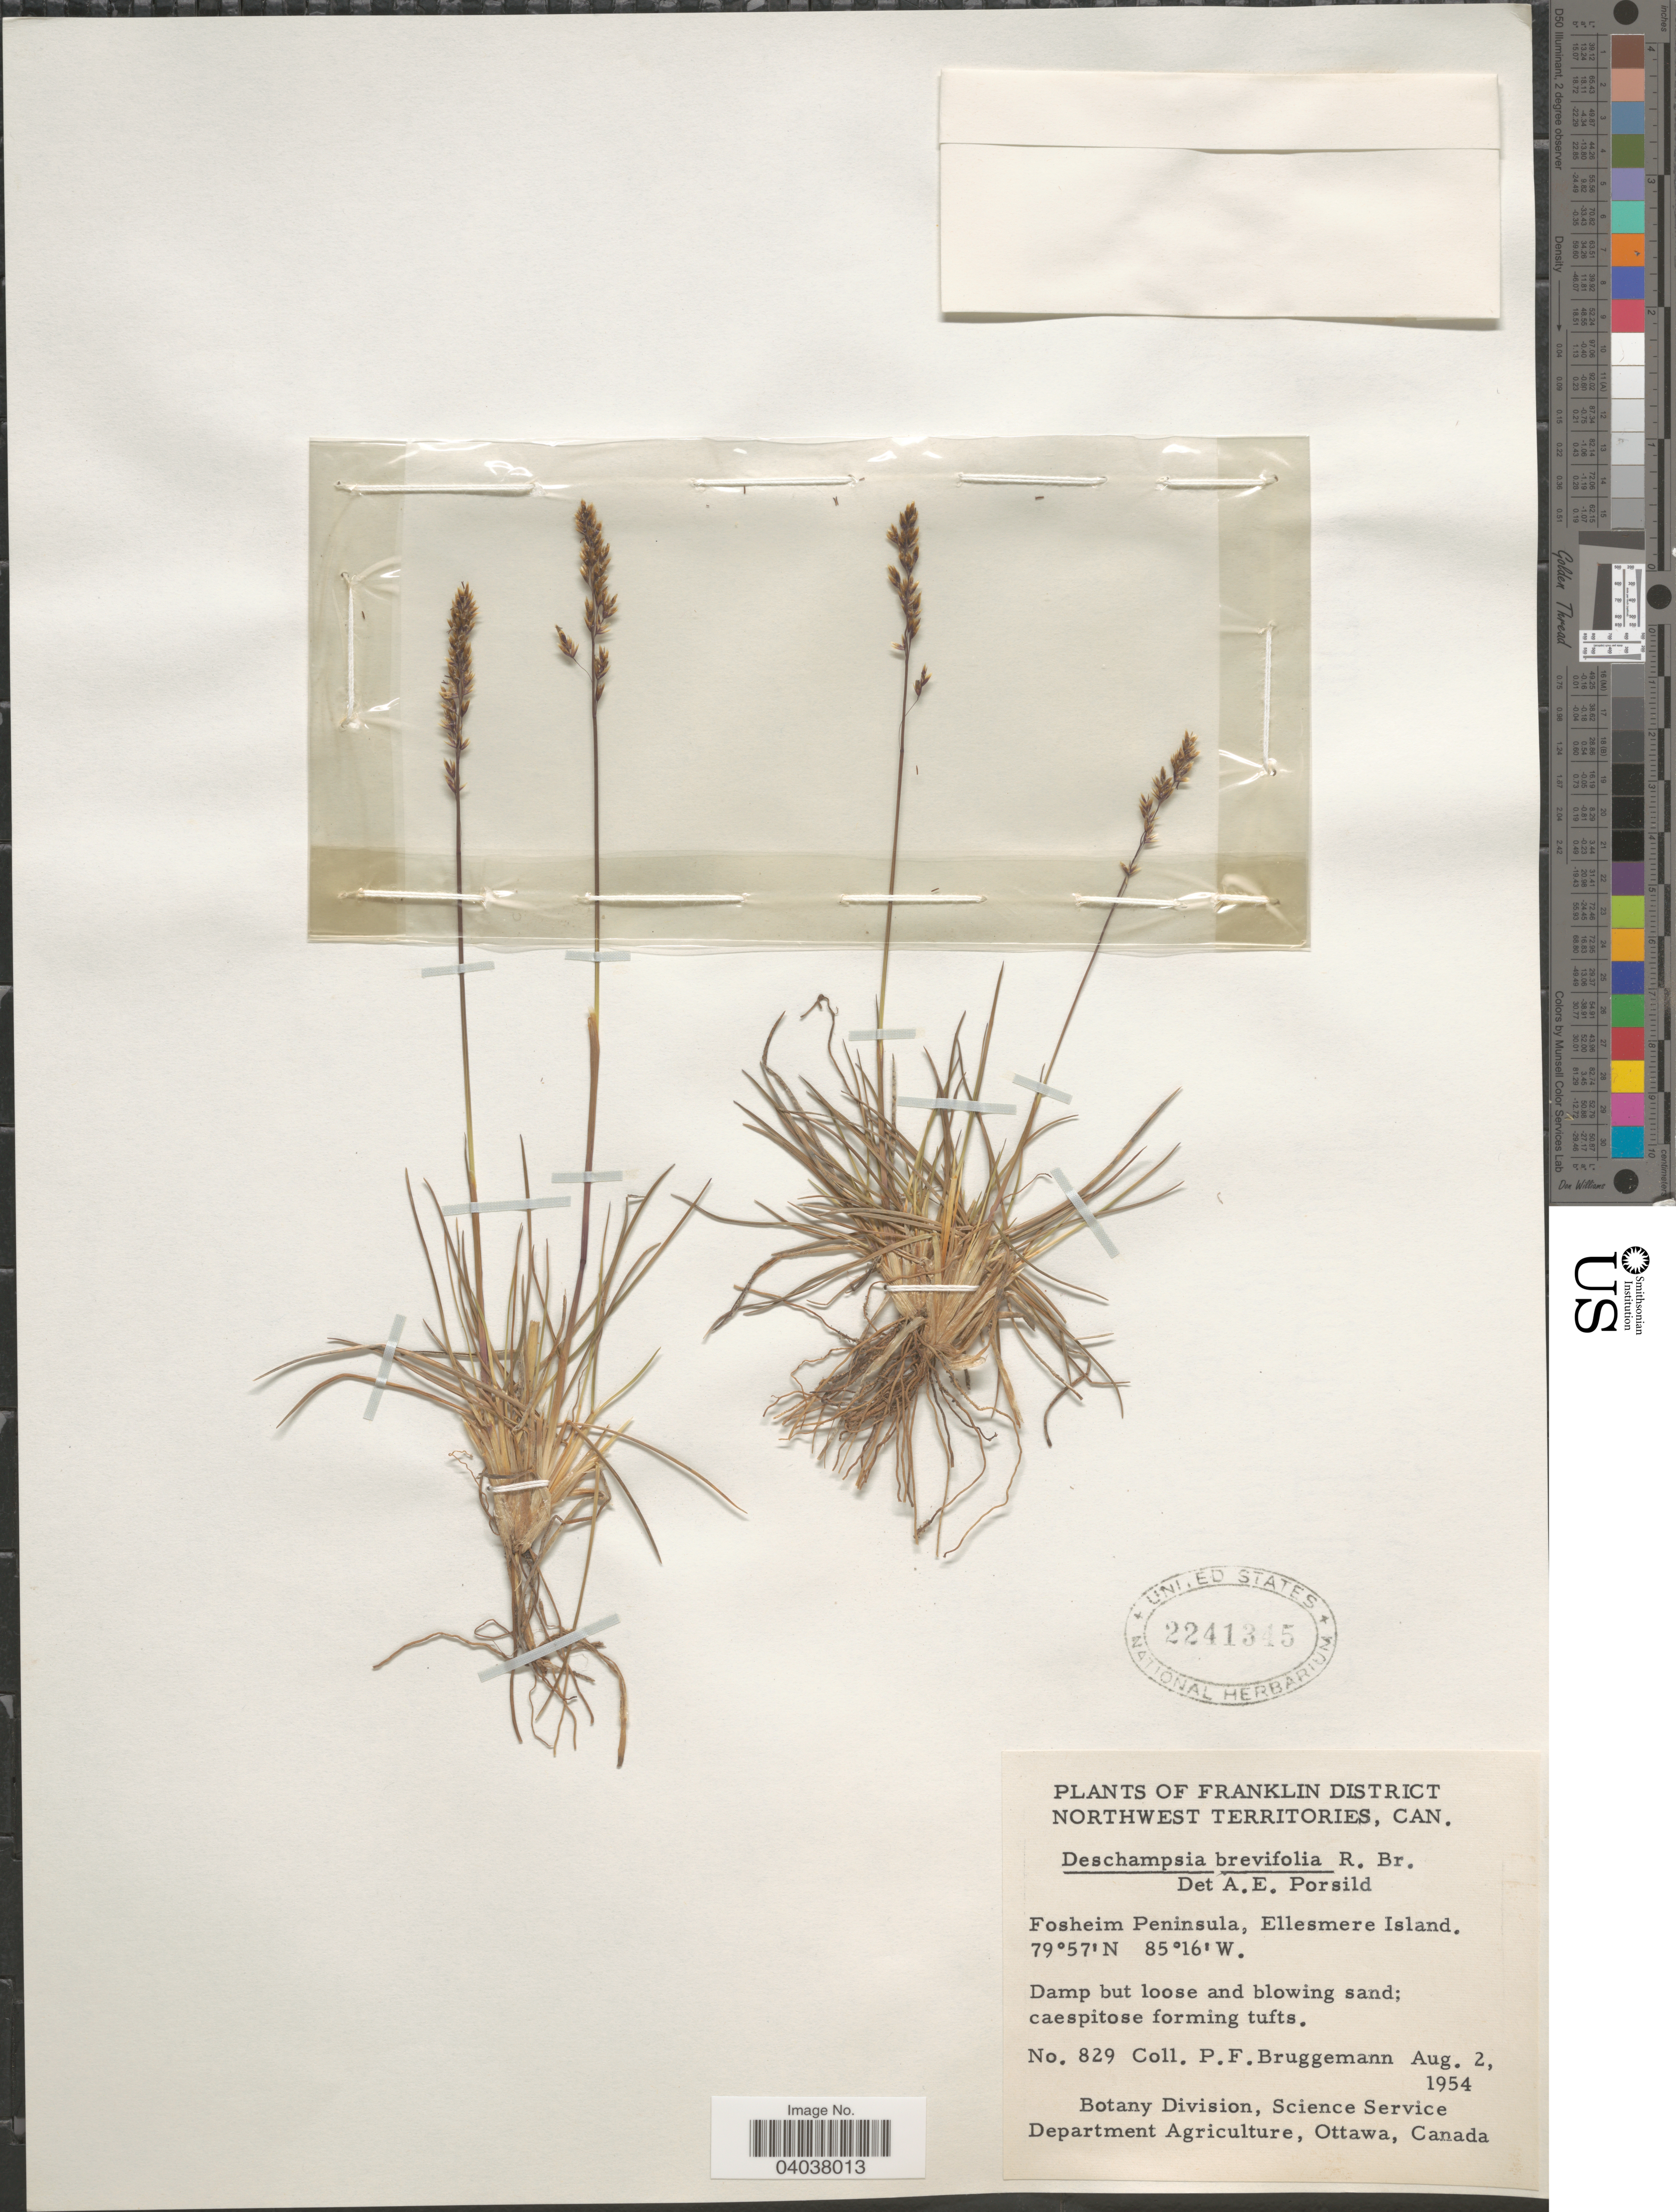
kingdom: Plantae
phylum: Tracheophyta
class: Liliopsida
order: Poales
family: Poaceae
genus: Deschampsia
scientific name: Deschampsia brevifolia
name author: R. Br. in Parry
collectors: P. Bruggemann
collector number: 829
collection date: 1954-08-02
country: Canada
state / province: Northwest Territories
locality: Franklin District. Fosheim Peninsula, Ellesmere Island.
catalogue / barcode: US 2241345